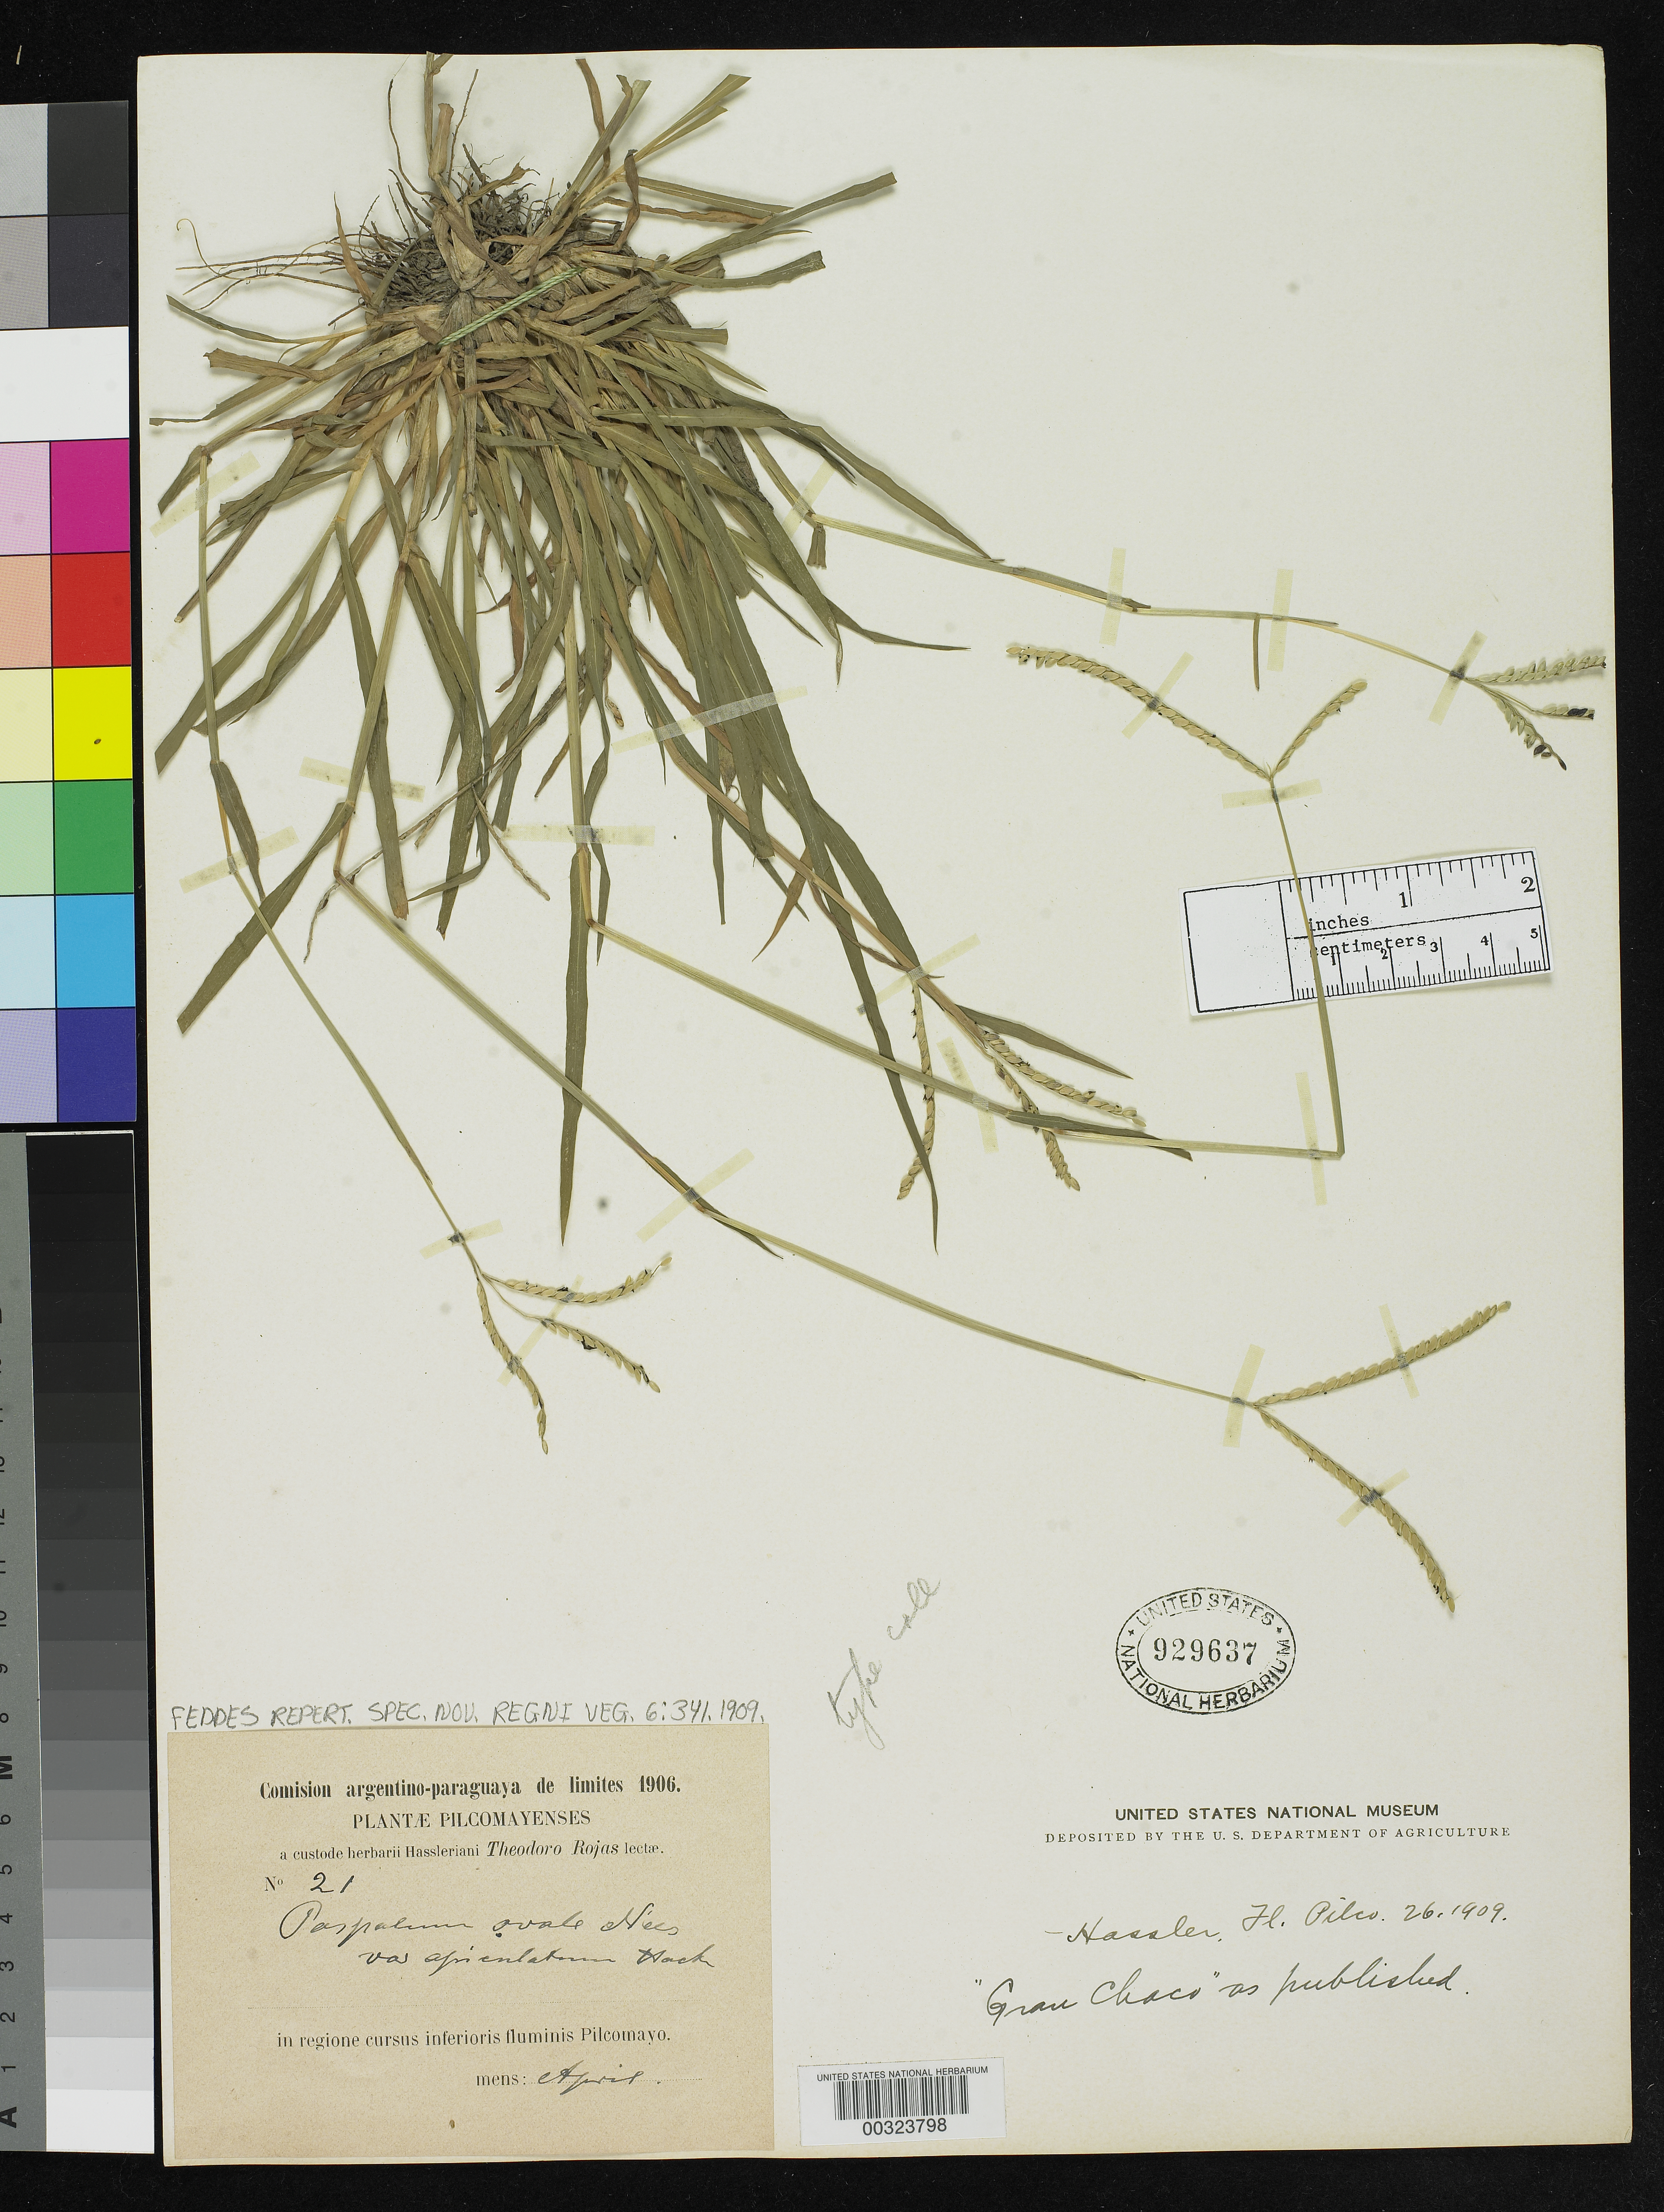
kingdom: Plantae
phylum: Tracheophyta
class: Liliopsida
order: Poales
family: Poaceae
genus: Paspalum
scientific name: Paspalum ovale var. apiculatum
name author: Hack.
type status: Isotype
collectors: T. Rojas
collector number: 21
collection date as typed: Apr 1906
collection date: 1906-04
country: Paraguay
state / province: Boquerón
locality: Pilcomayo.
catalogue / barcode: US 929637